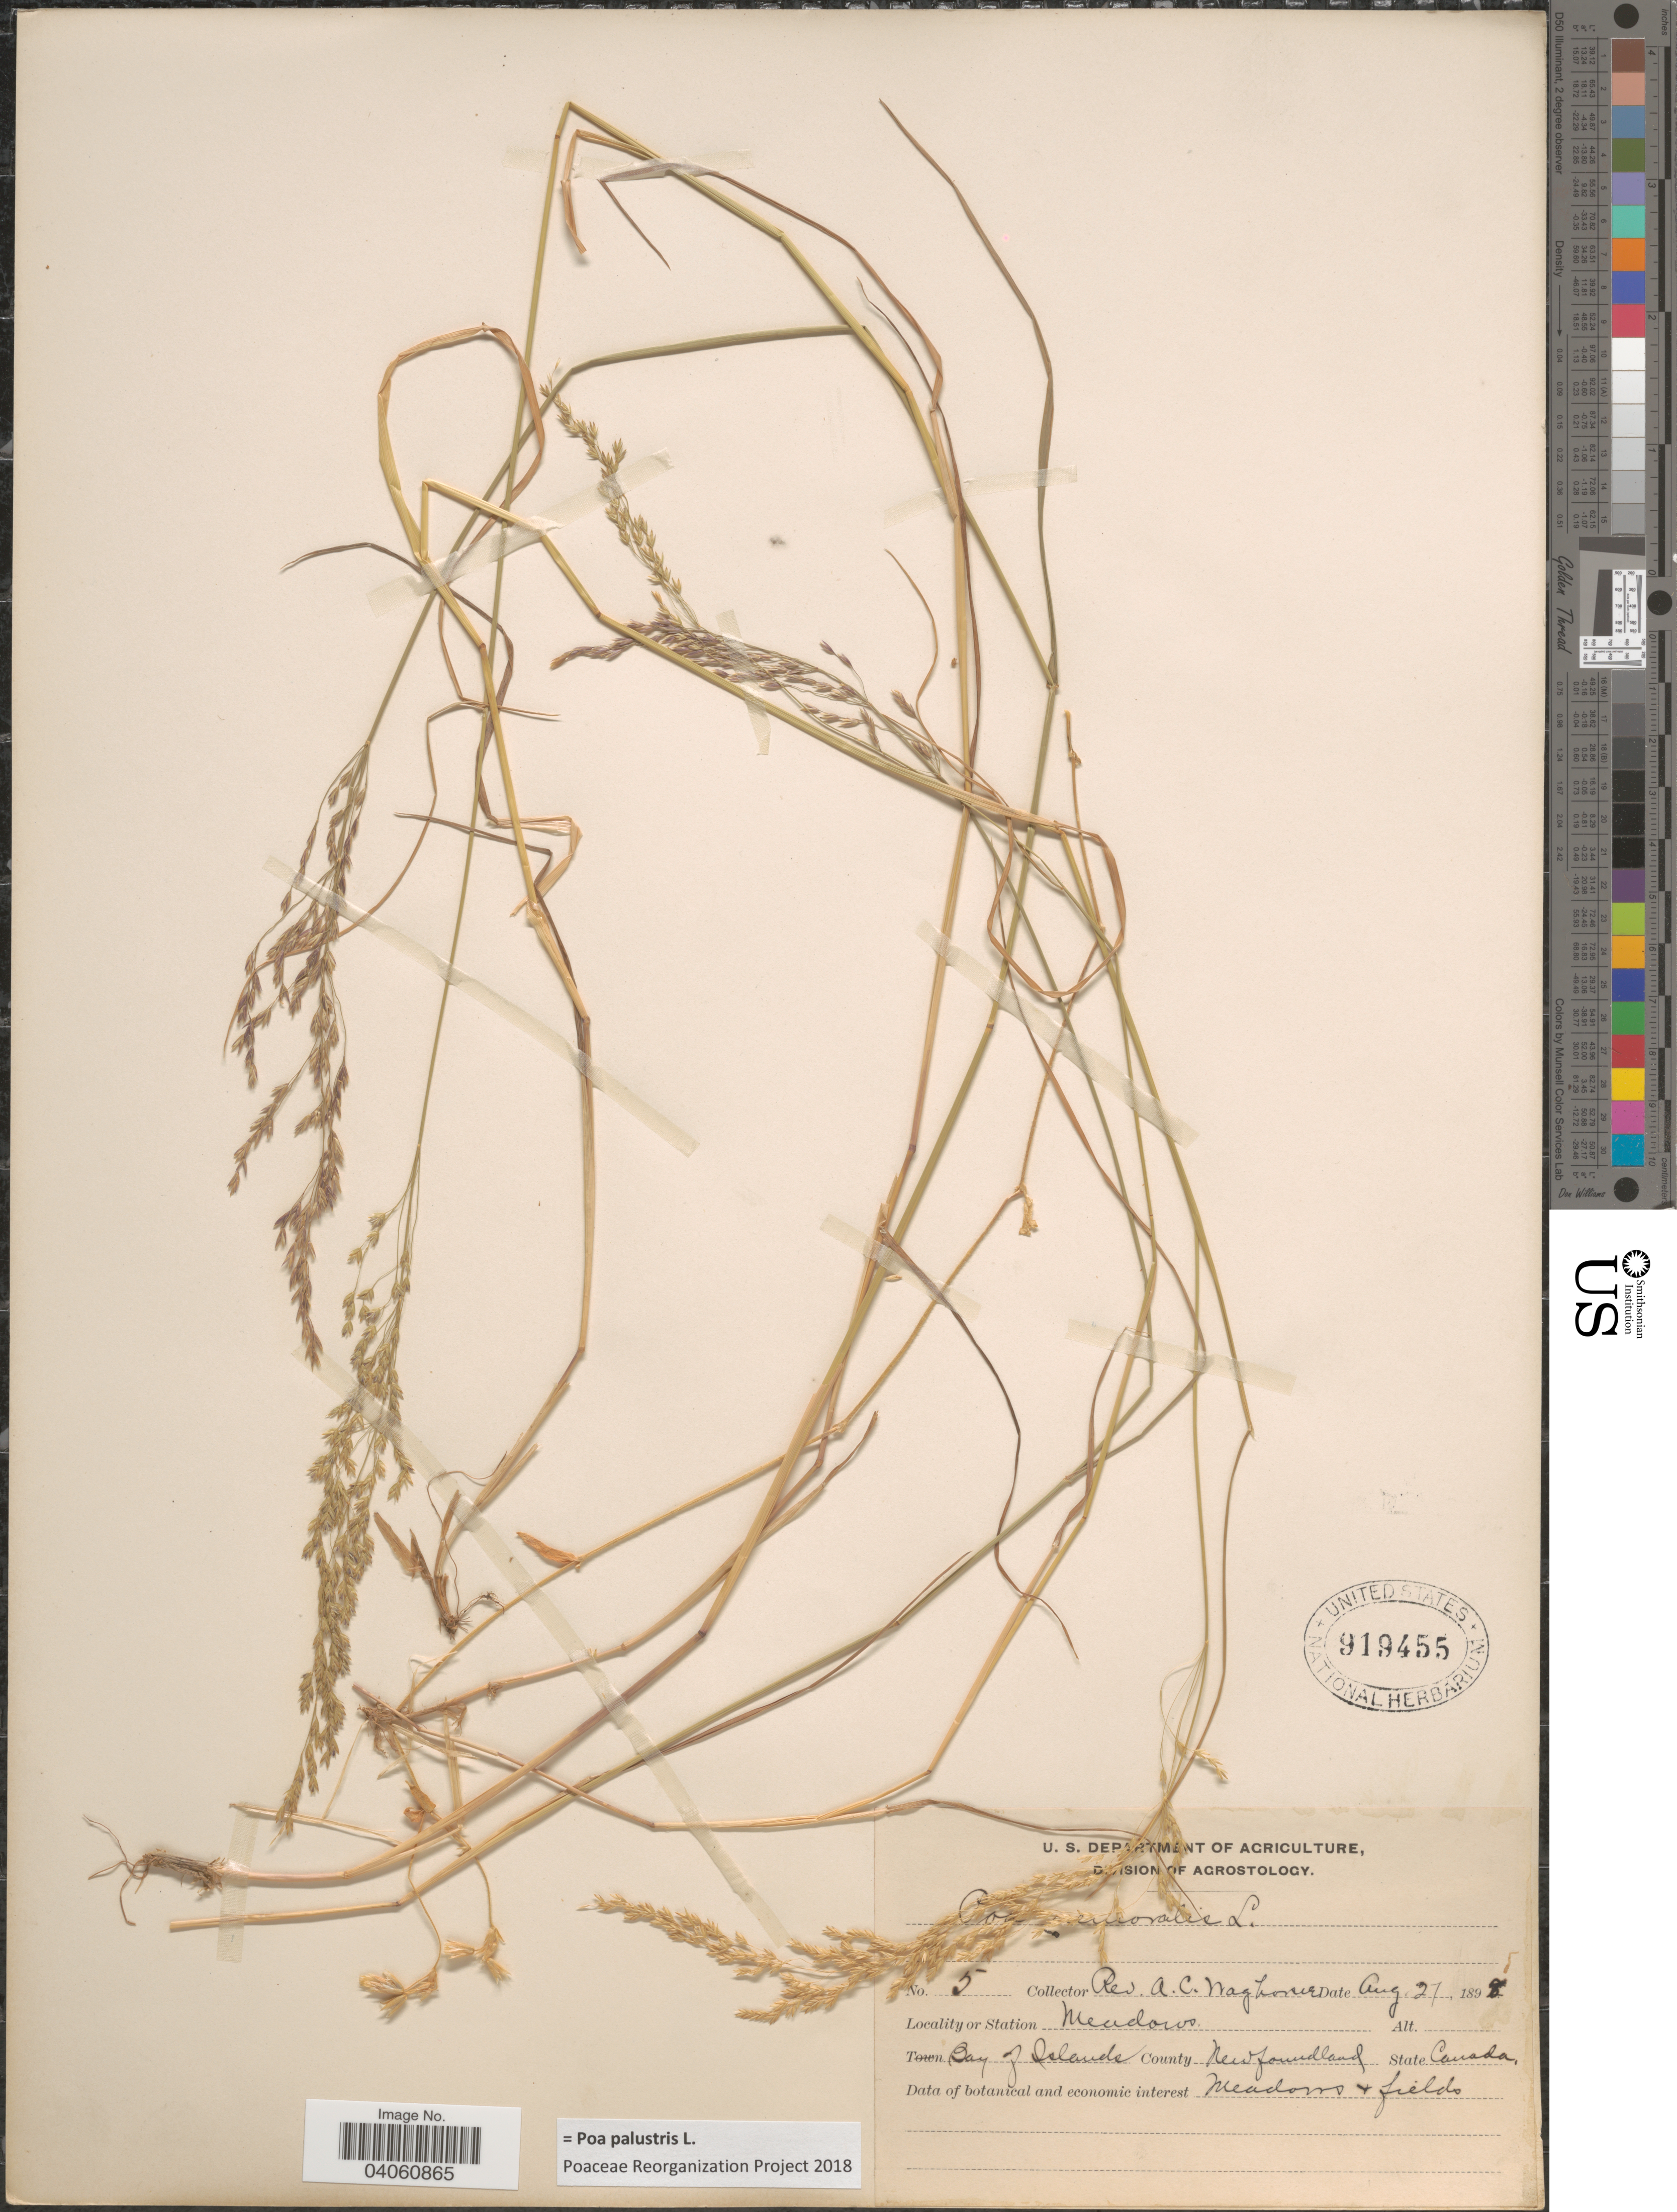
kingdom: Plantae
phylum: Tracheophyta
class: Liliopsida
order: Poales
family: Poaceae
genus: Poa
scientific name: Poa palustris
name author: L.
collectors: A. Waghorne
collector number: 5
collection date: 1895-08-27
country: Canada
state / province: Newfoundland and Labrador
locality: Bay of Islands. County Newfoundland.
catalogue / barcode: US 919455